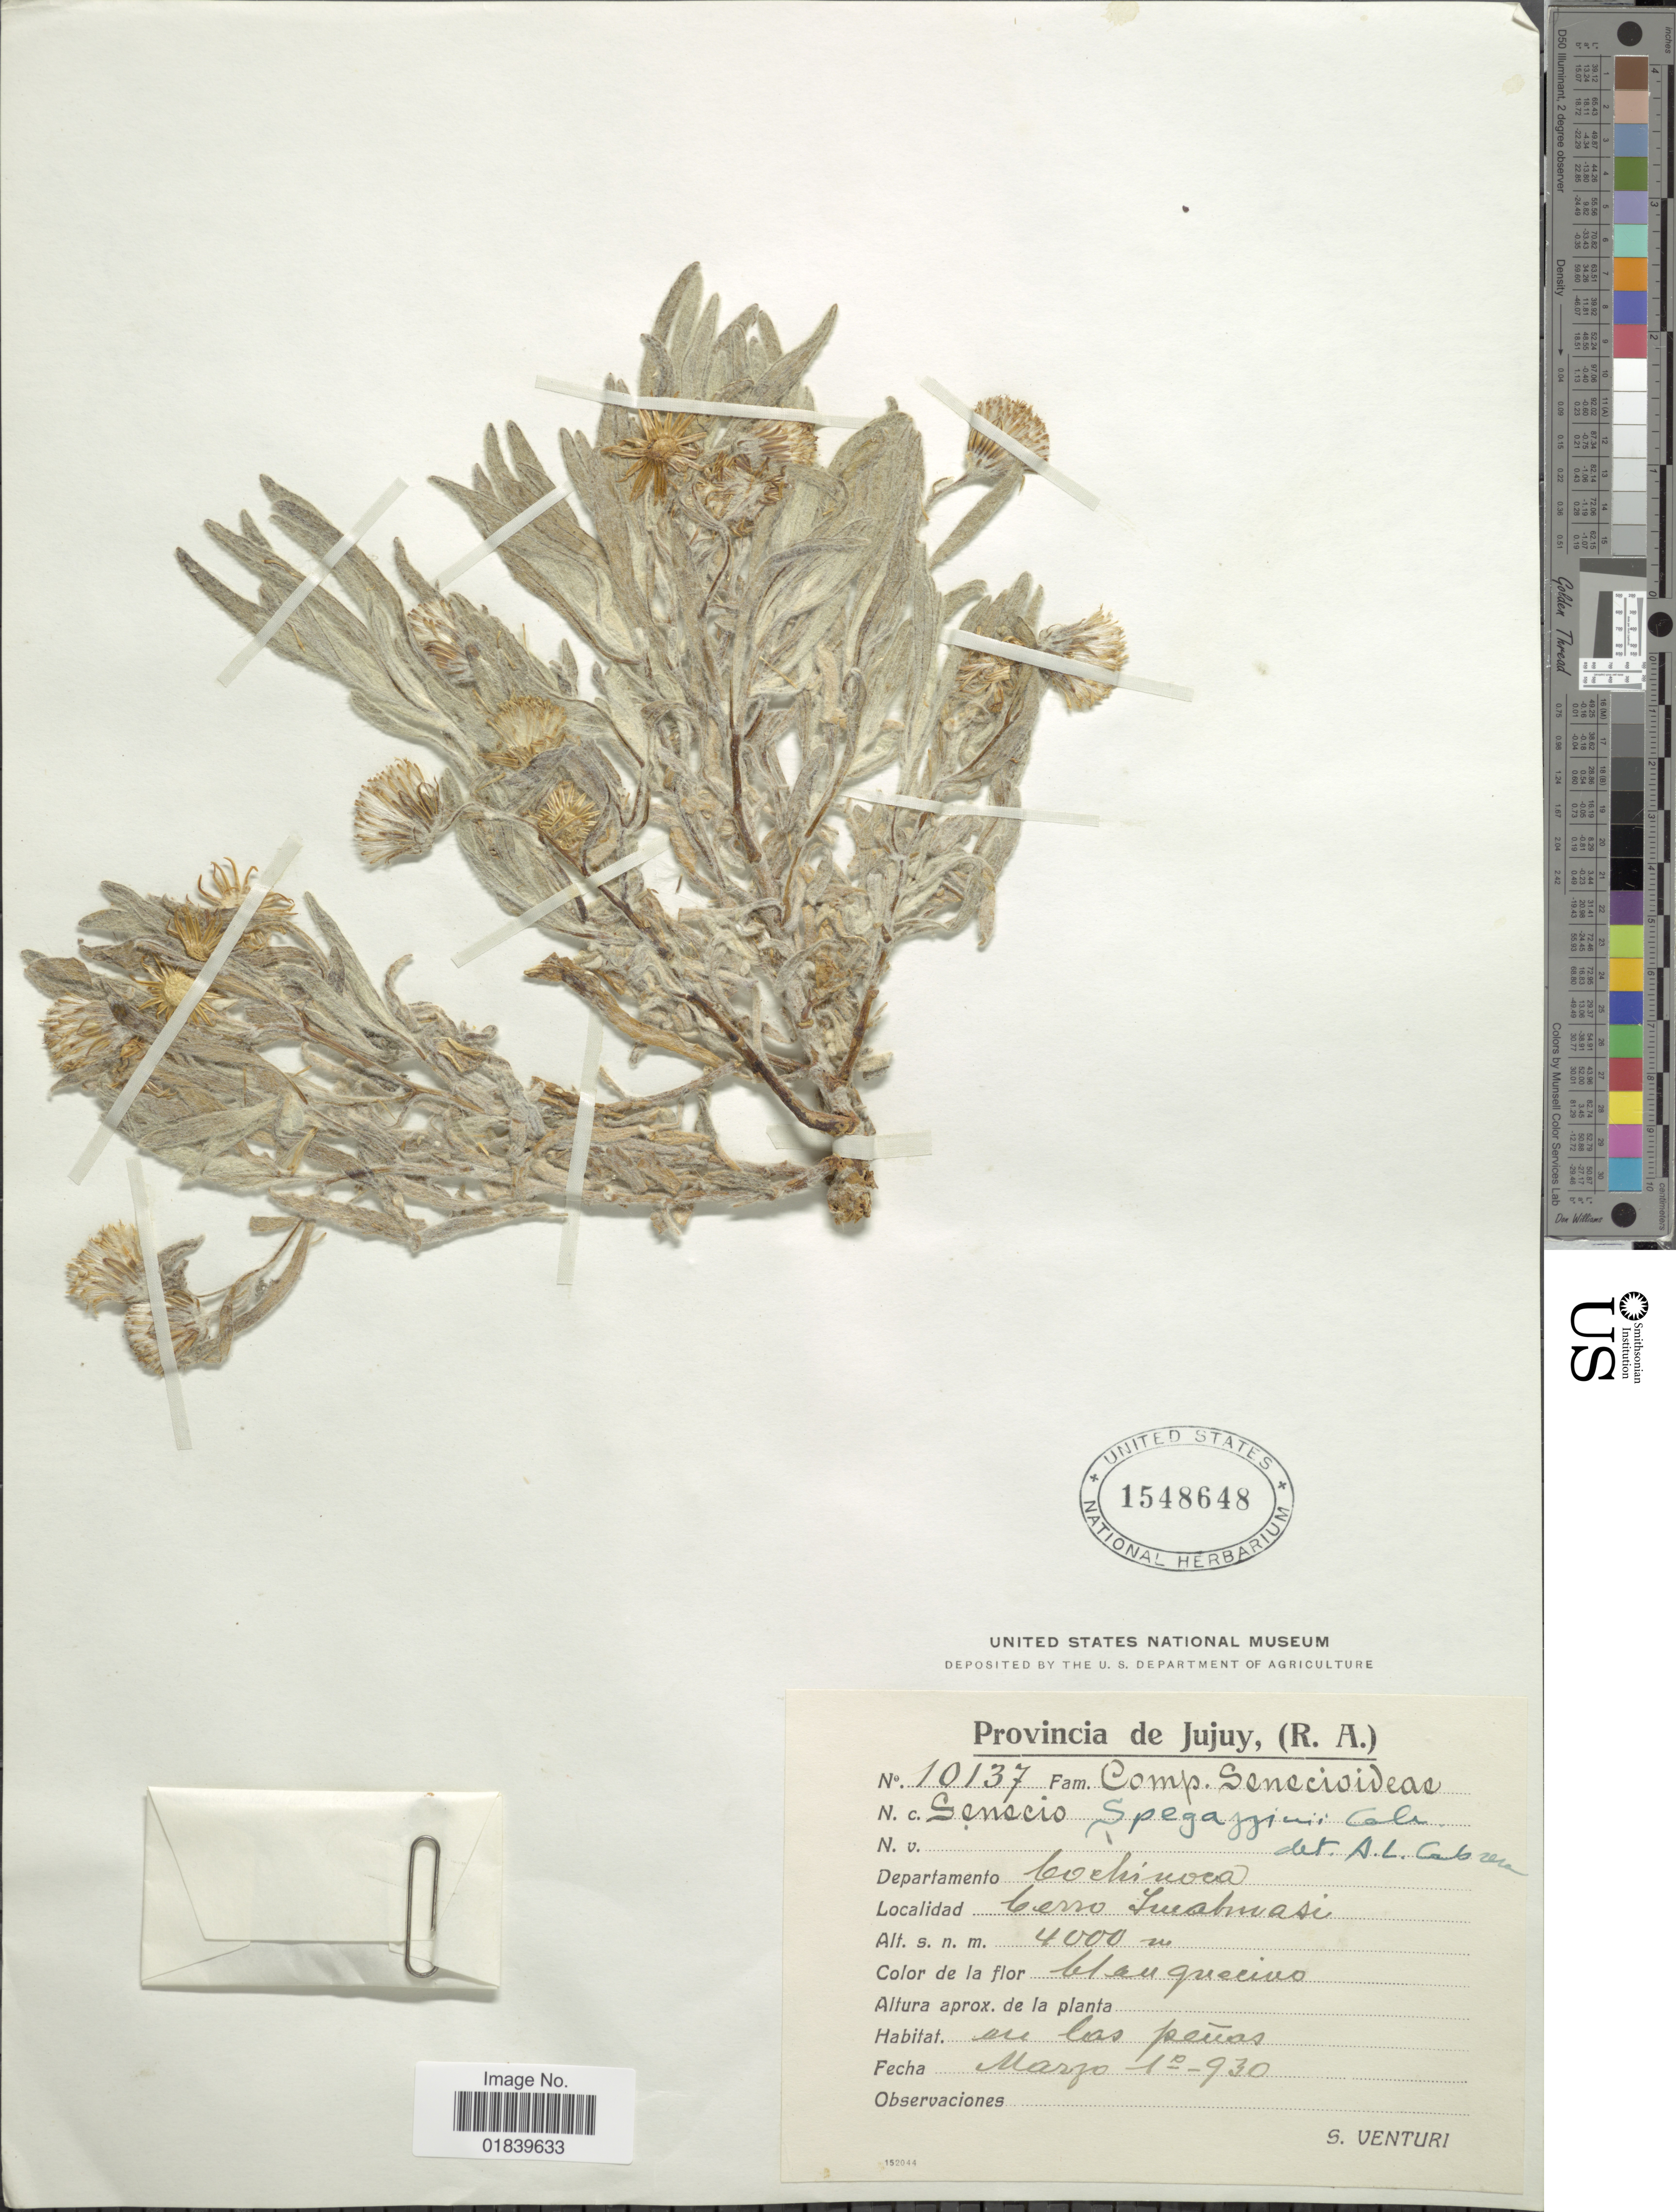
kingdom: Plantae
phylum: Tracheophyta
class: Magnoliopsida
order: Asterales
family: Asteraceae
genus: Senecio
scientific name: Senecio spegazzinii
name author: Cabrera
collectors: S. Venturi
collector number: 10137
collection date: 1930-03-01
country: Argentina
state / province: Jujuy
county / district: Cochinoca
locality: Cerro Incahuasi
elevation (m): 4000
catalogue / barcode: US 1548648